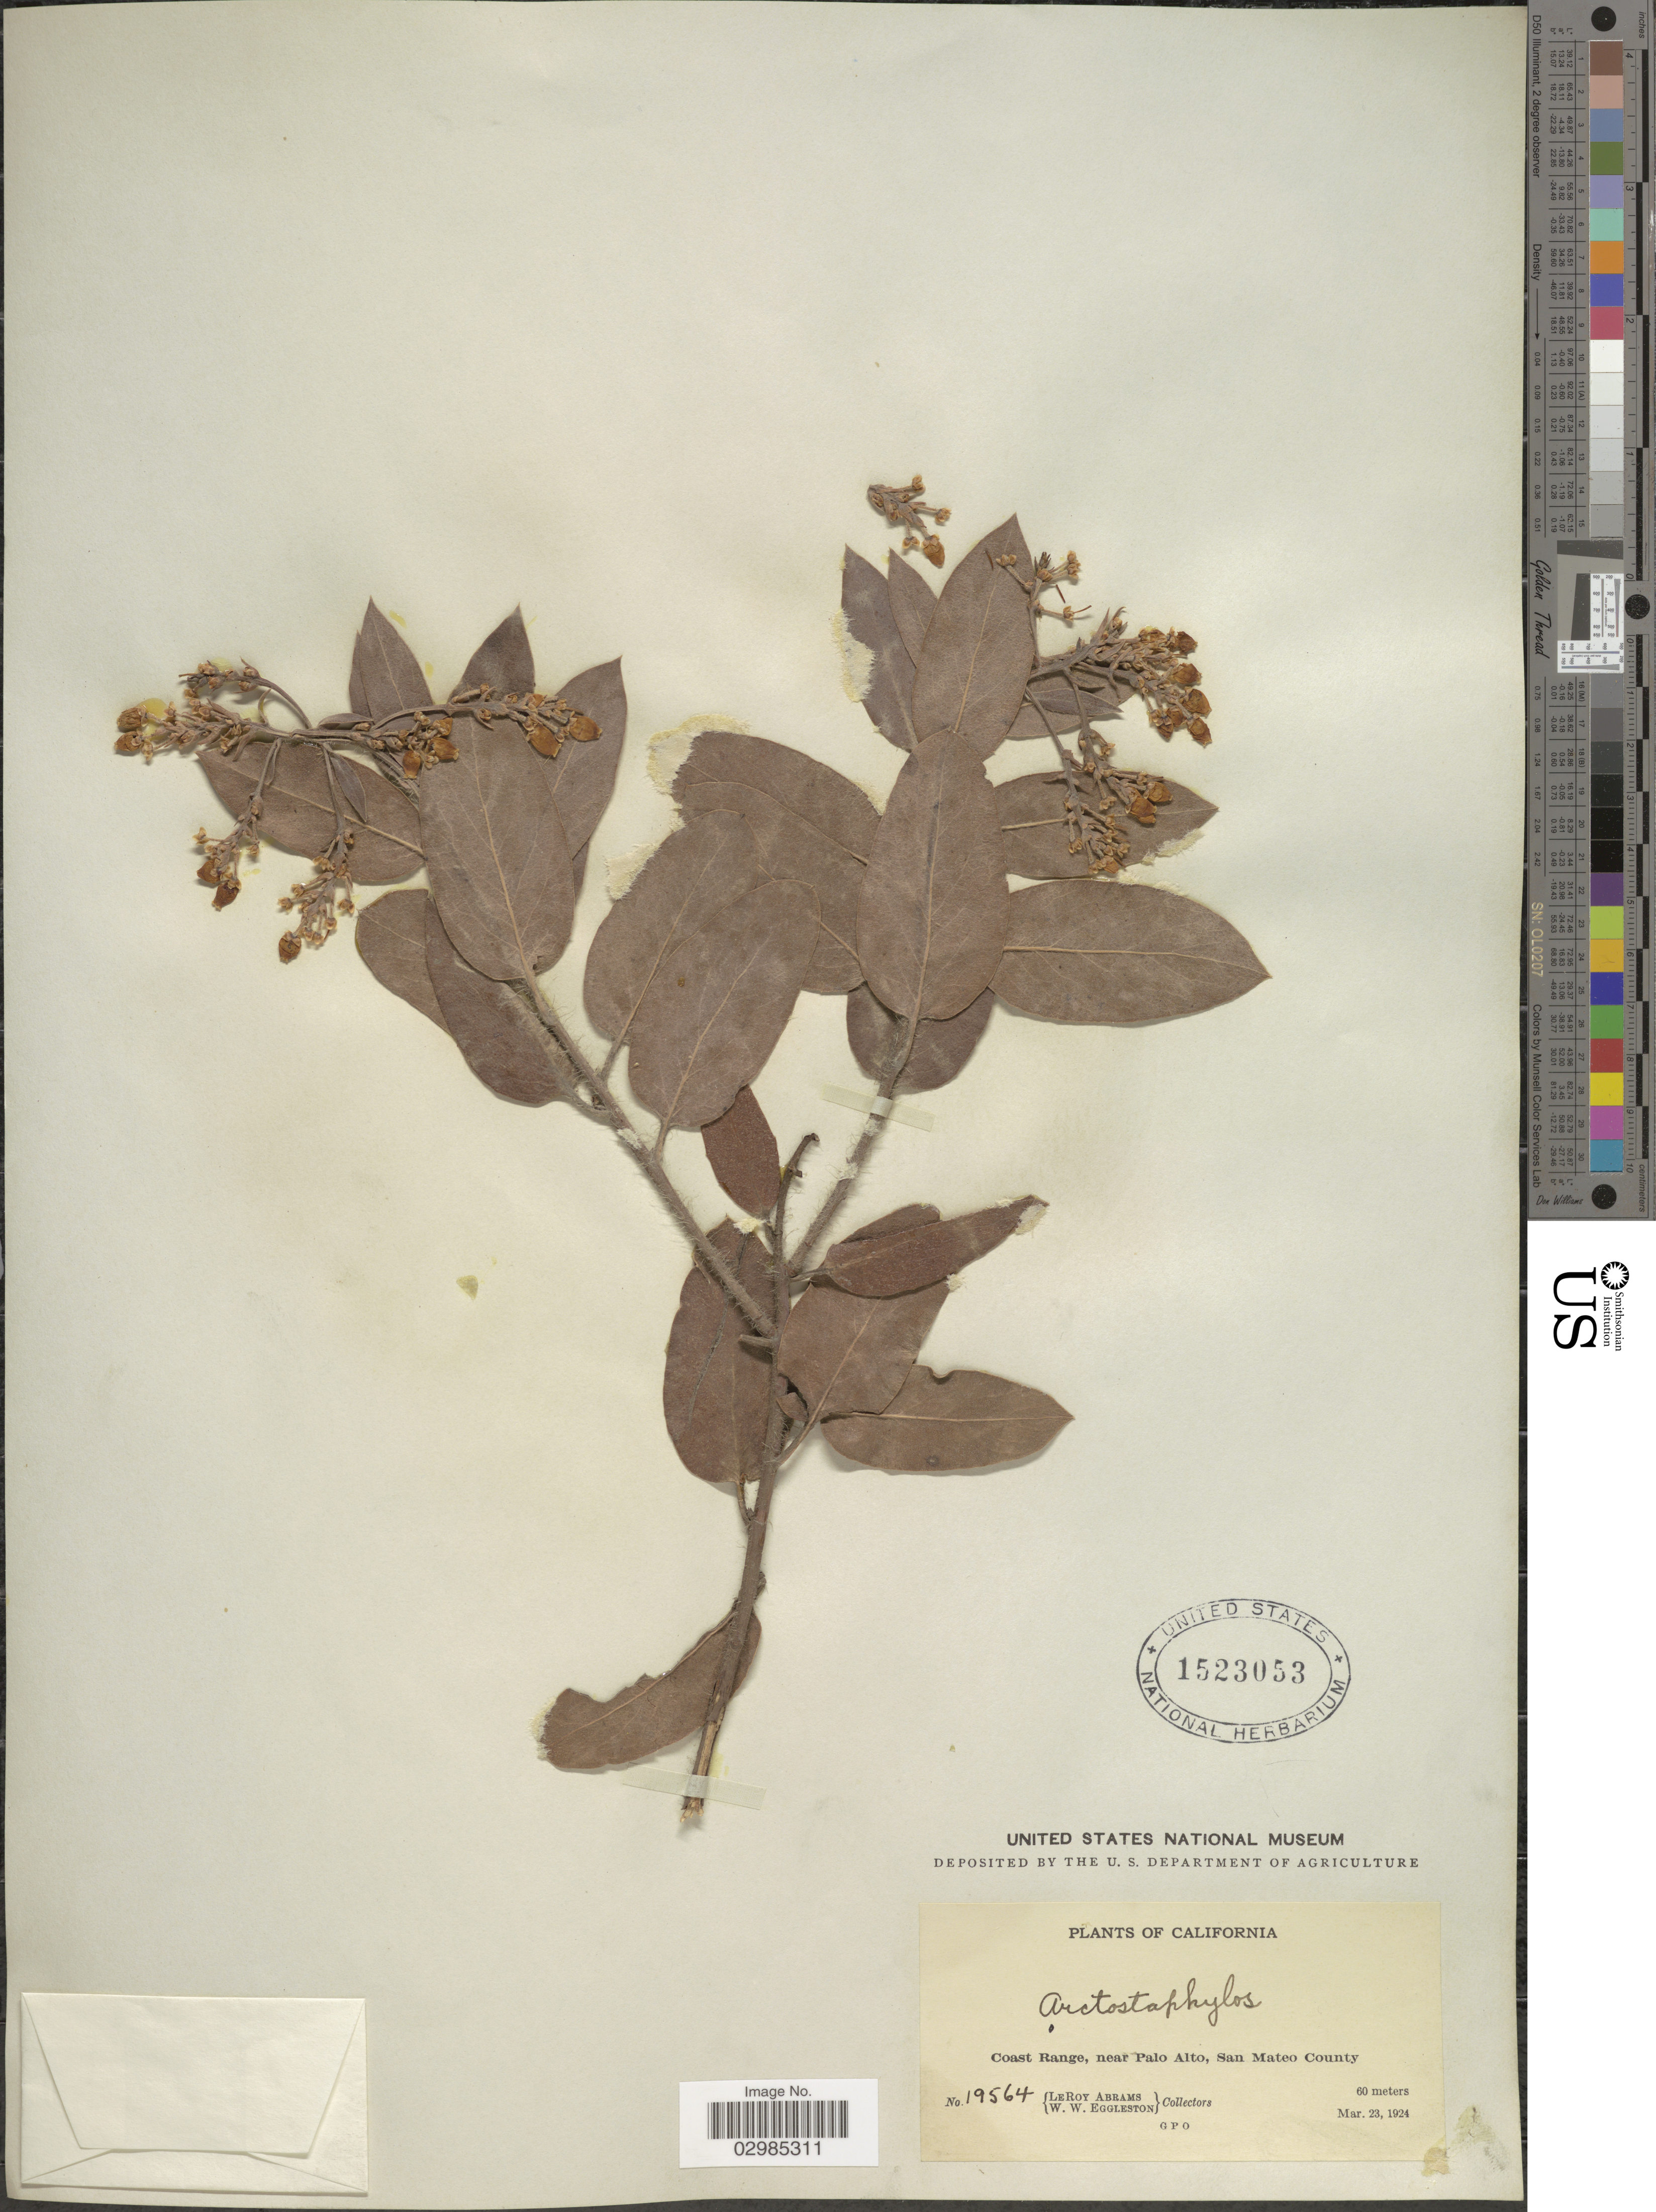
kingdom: Plantae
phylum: Tracheophyta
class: Magnoliopsida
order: Ericales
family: Ericaceae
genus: Arctostaphylos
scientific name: Arctostaphylos cratericola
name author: (Donn. Sm.) Donn. Sm.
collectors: L. Abrams & W. W. Eggleston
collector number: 19564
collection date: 1924-03-23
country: United States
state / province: California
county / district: San Mateo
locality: Coast Range, near Palo Alto, San Mateo County.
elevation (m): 60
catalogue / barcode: US 1523053